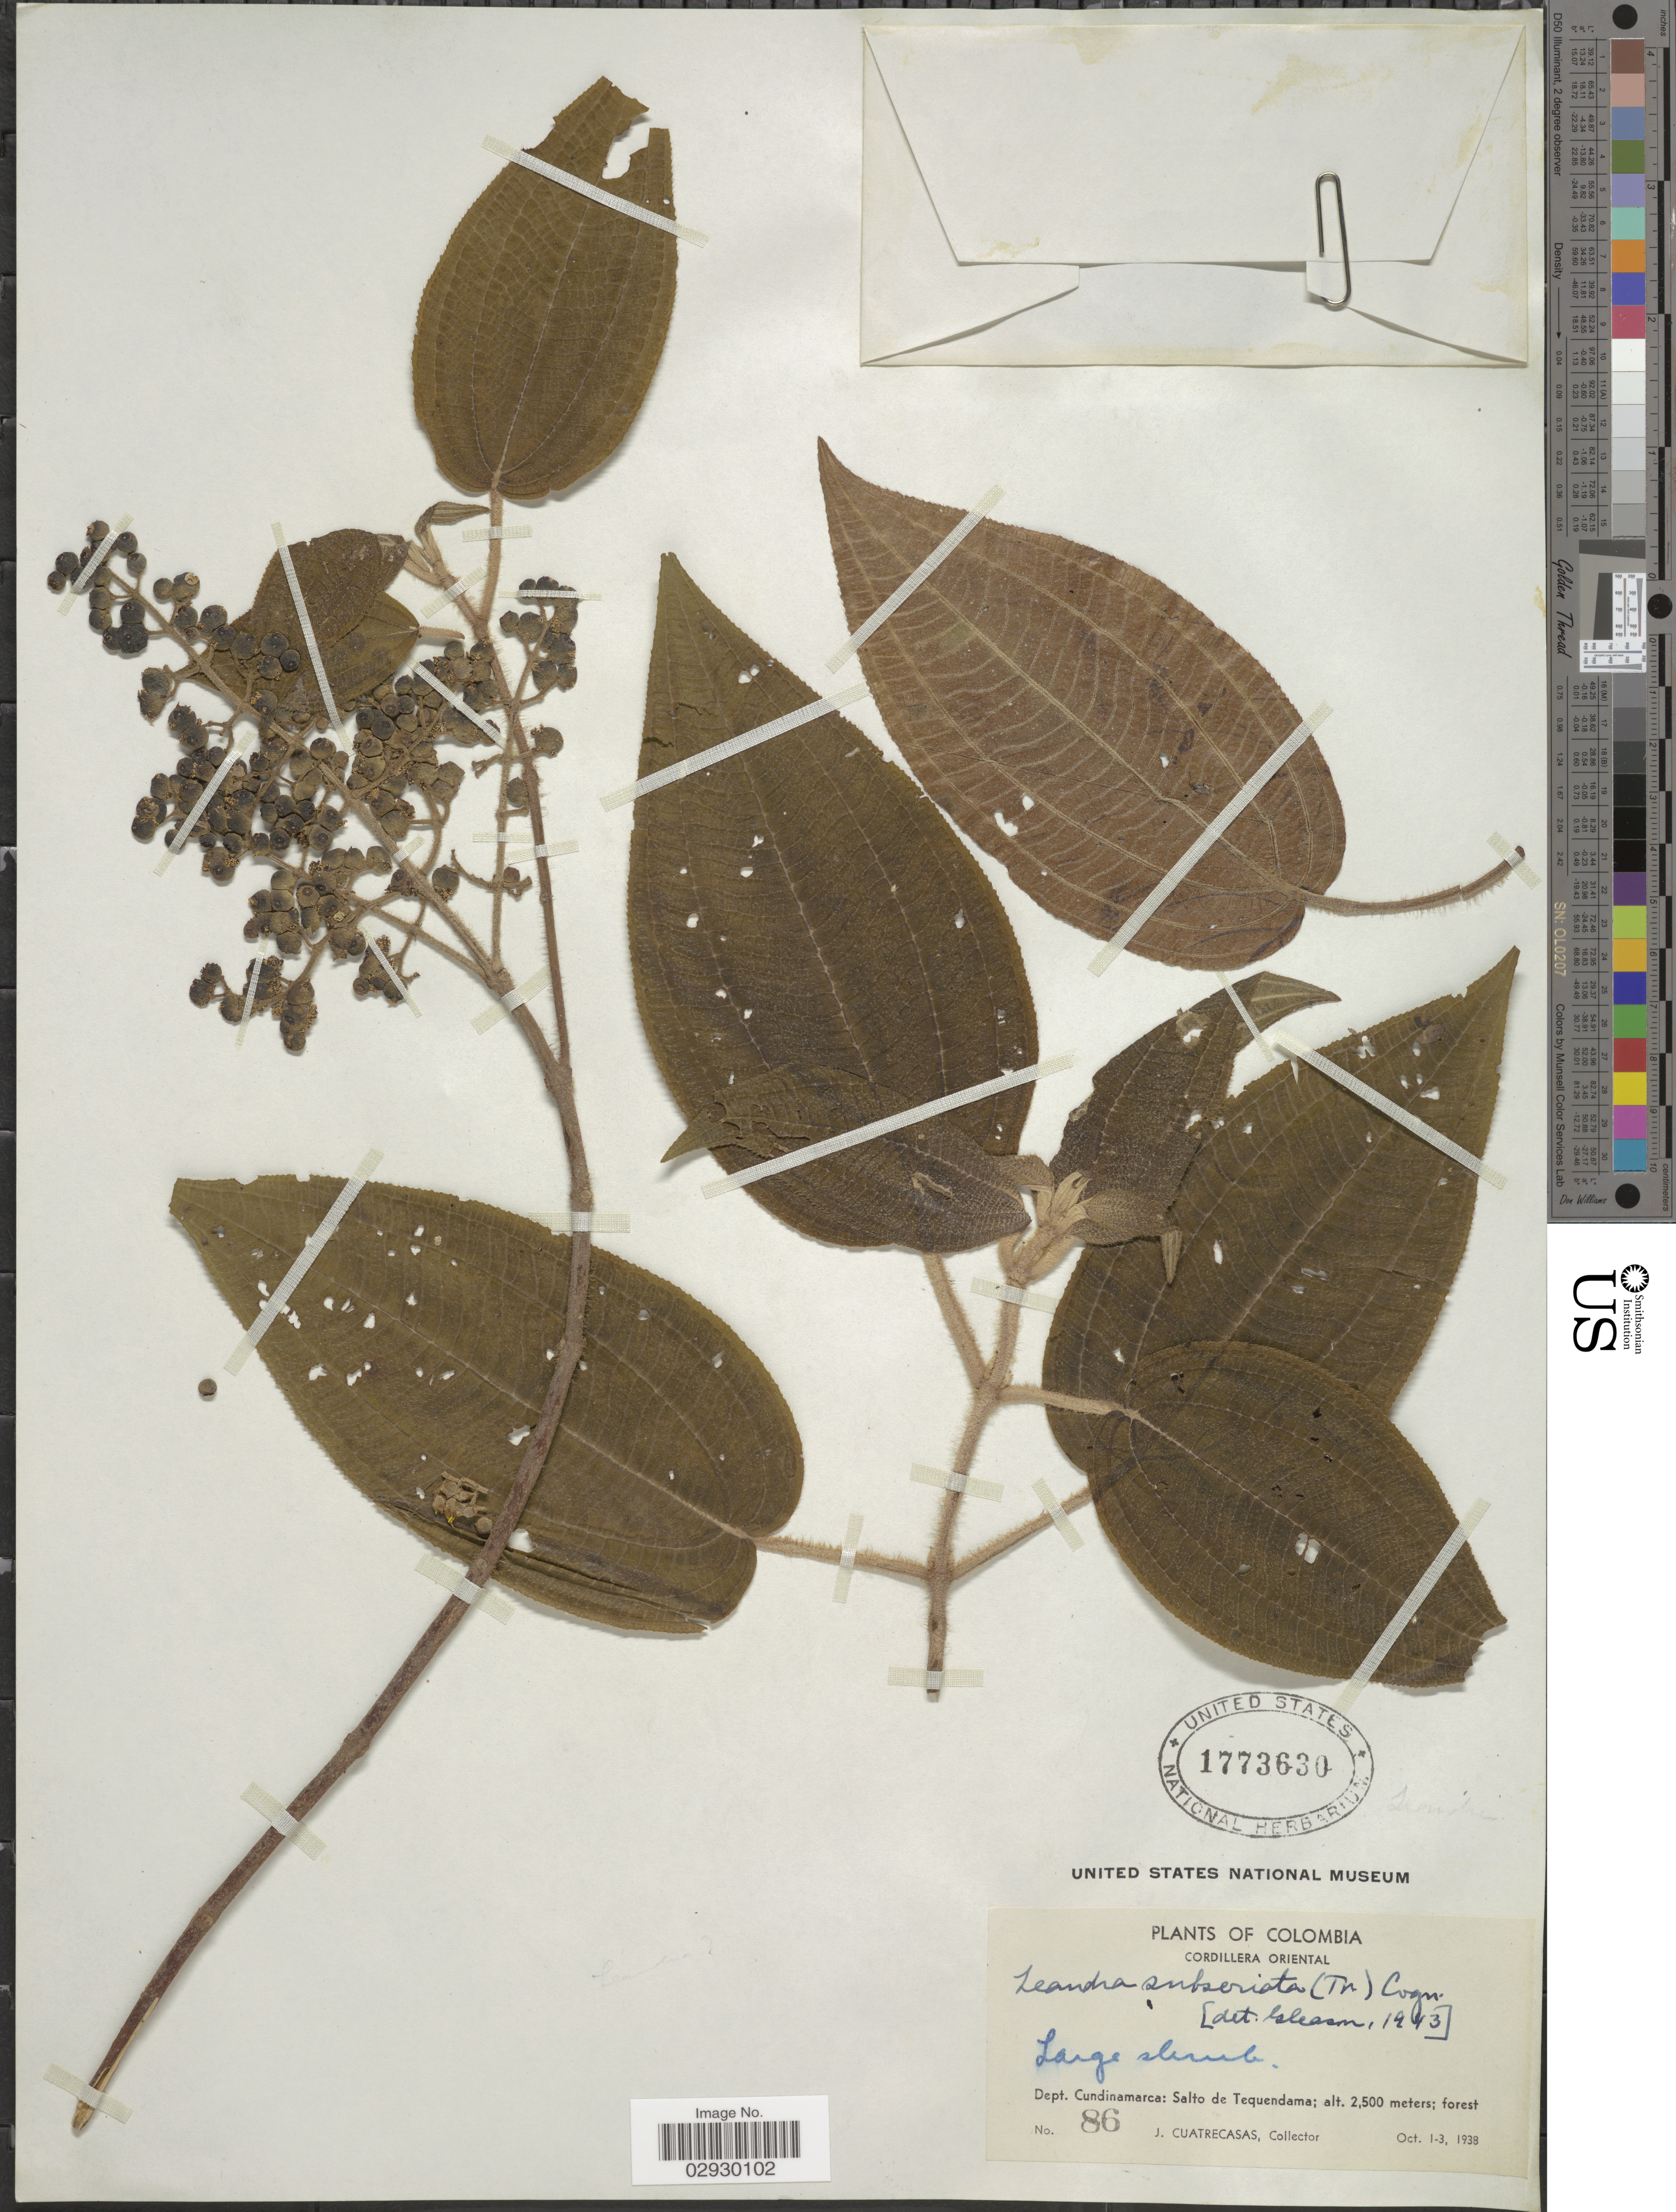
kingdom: Plantae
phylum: Tracheophyta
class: Magnoliopsida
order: Myrtales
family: Melastomataceae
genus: Leandra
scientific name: Leandra subseriata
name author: (Naudin) Cogn.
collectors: J. Cuatrecasas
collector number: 86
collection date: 1938-10-01/1938-10-03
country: Colombia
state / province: Cundinamarca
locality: Cordillera Oriental. Dept. Cundinamarca: Salto de Tequendama.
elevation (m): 2500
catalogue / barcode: US 1773630